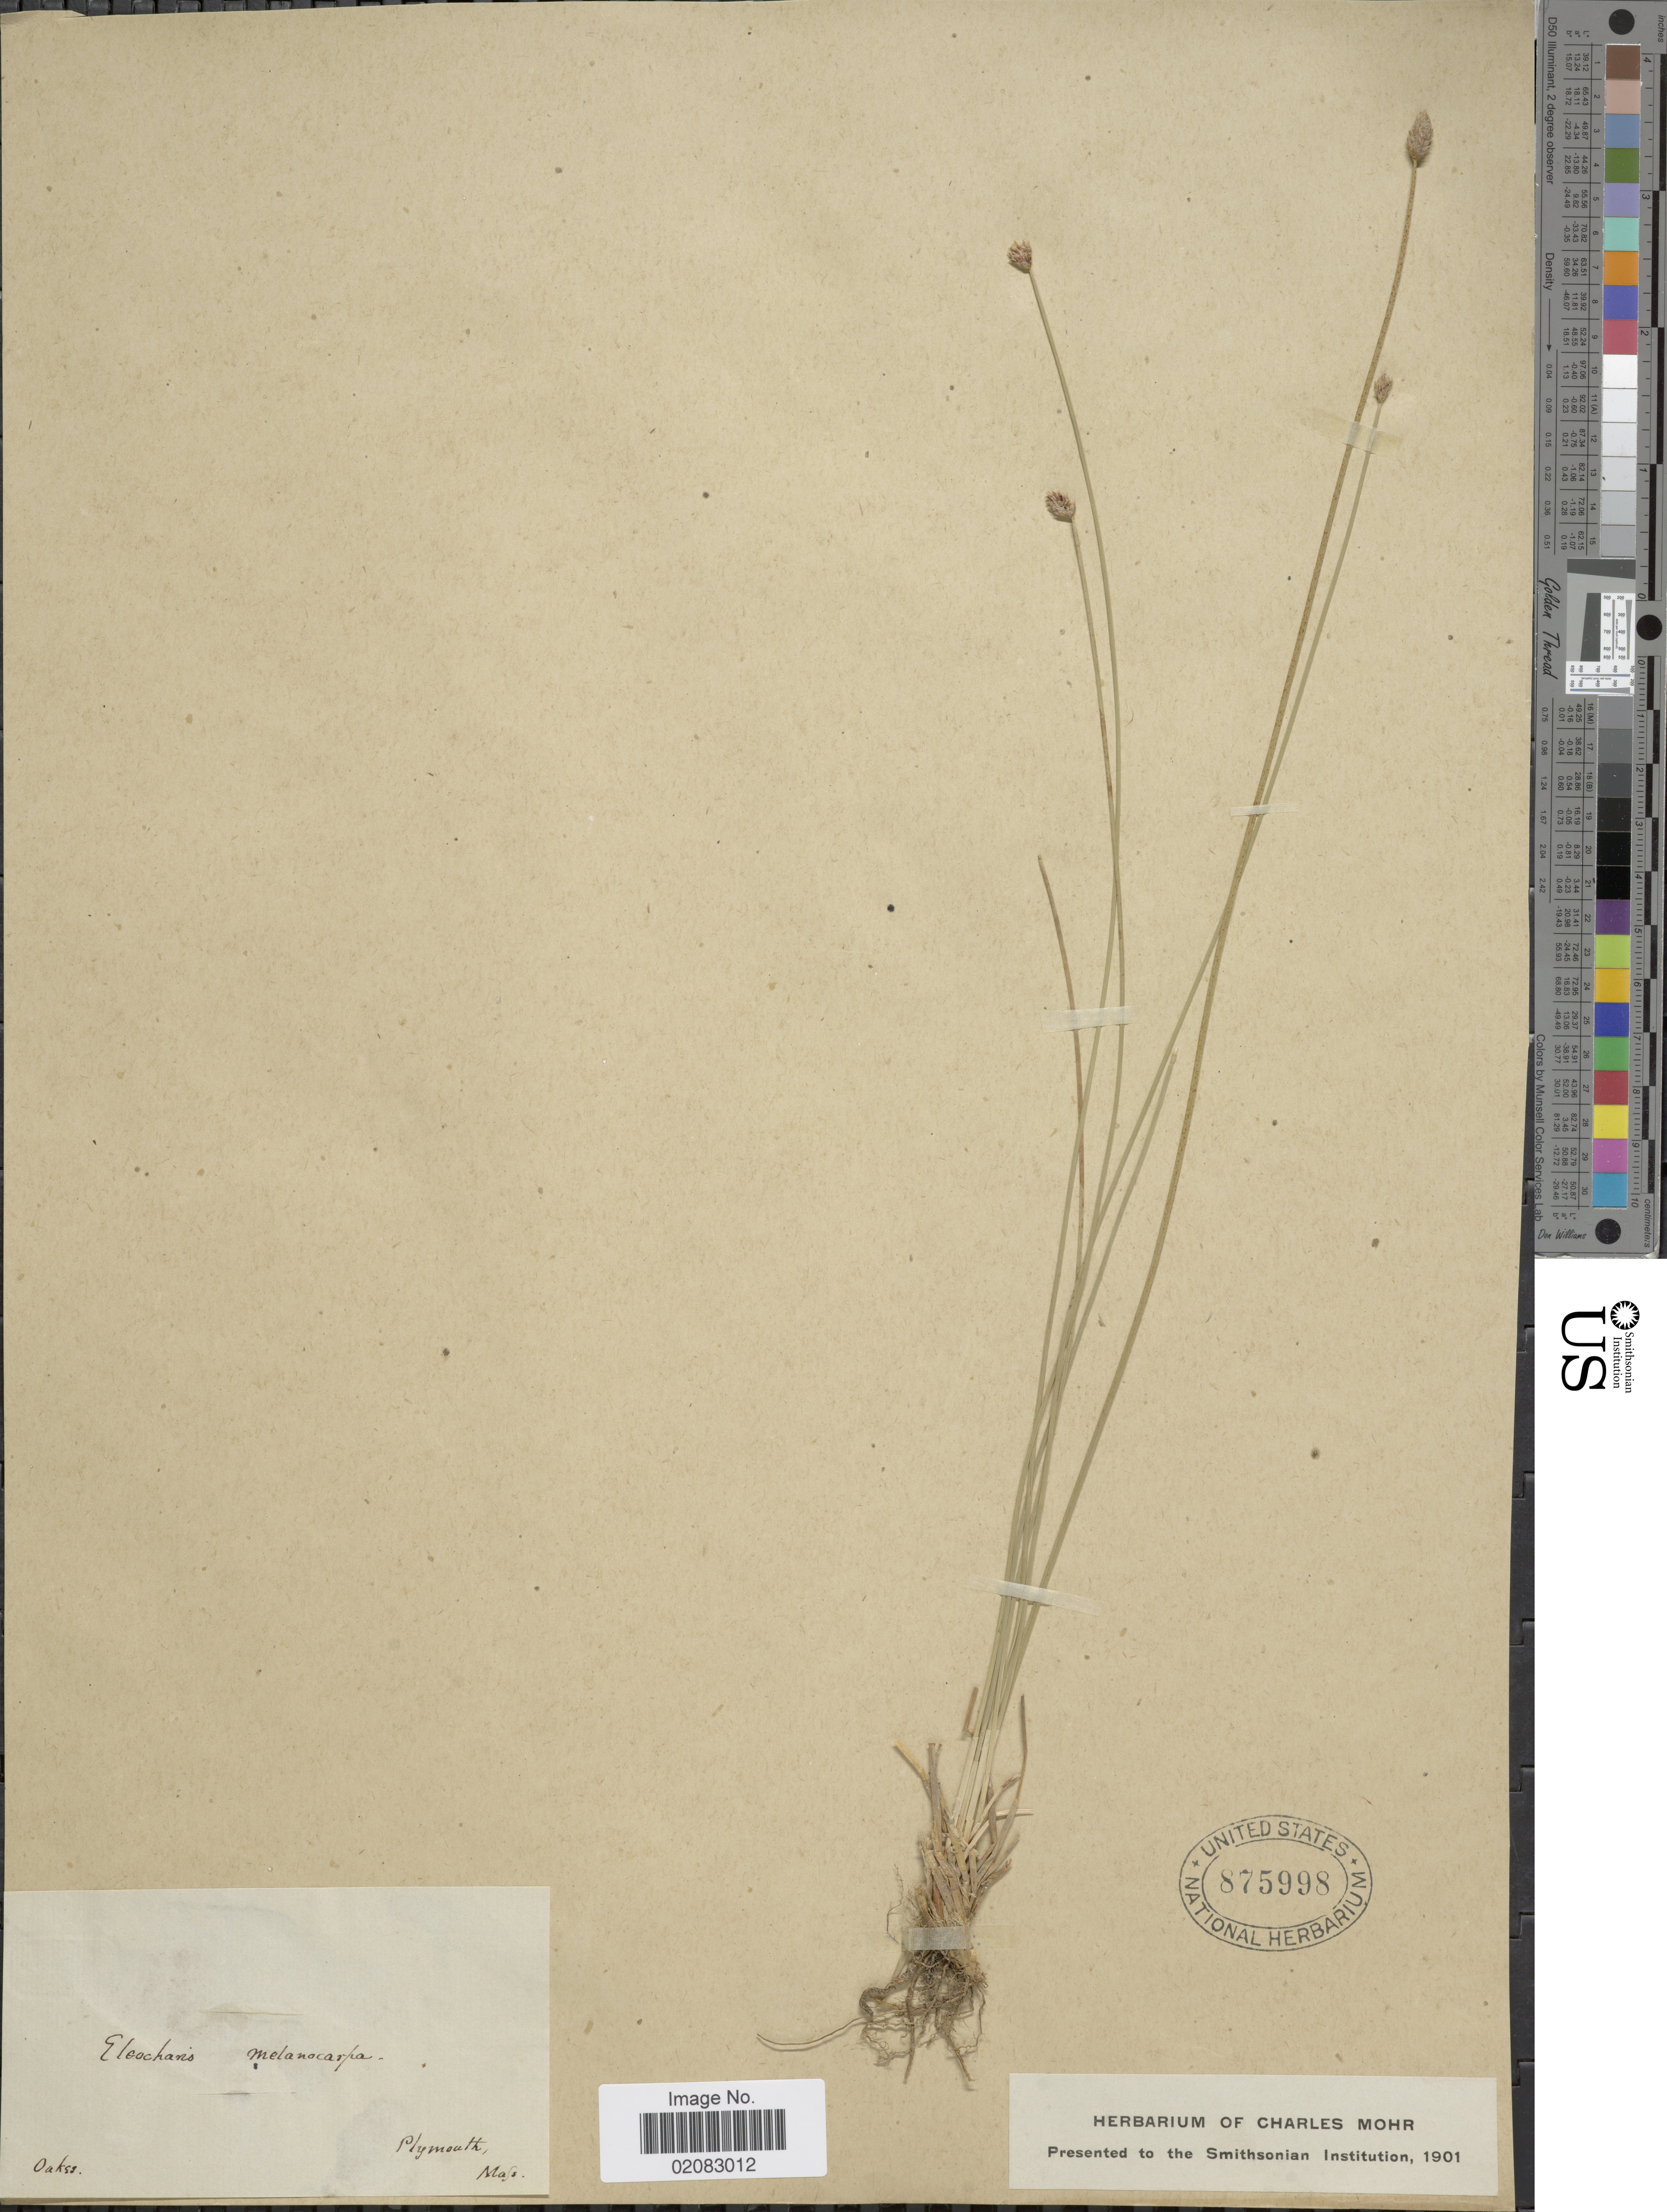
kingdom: Plantae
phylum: Tracheophyta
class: Liliopsida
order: Poales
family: Cyperaceae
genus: Eleocharis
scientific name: Eleocharis melanocarpa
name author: Torr.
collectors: -. Oakes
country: United States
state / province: Massachusetts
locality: Plymouth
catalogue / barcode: US 875998